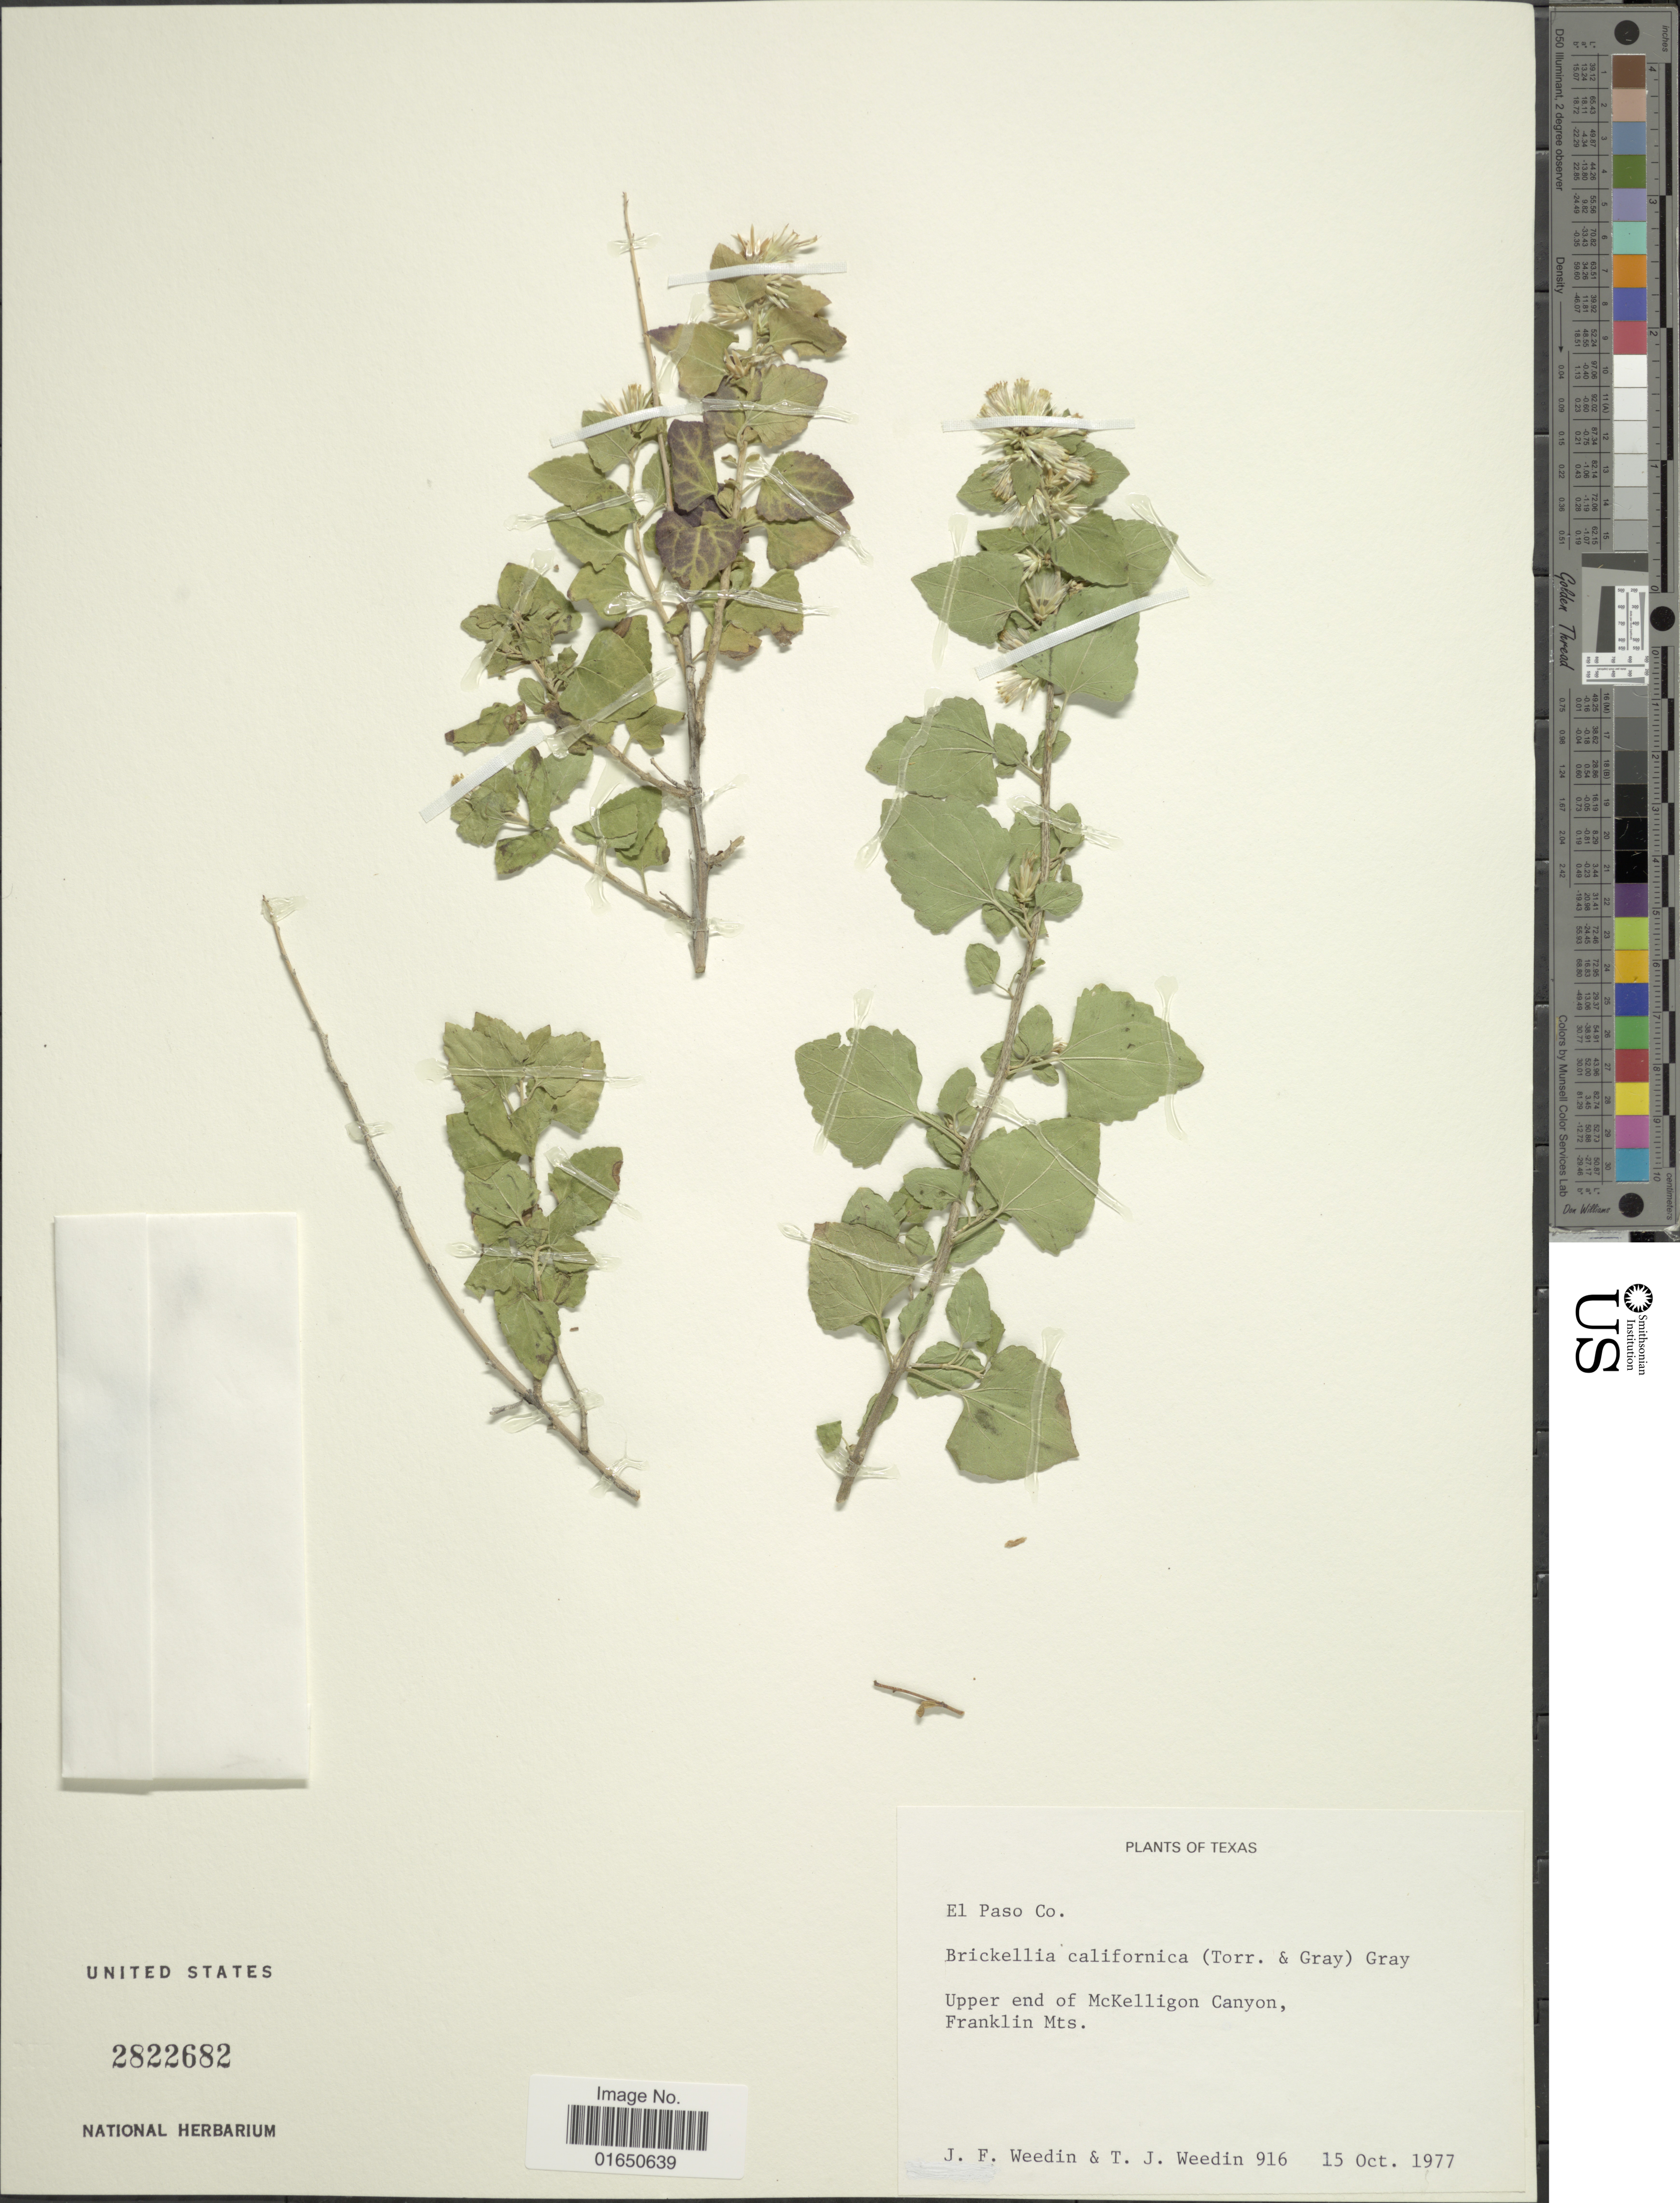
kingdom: Plantae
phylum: Tracheophyta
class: Magnoliopsida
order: Asterales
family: Asteraceae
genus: Brickellia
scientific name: Brickellia californica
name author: (Torr. & A. Gray) A. Gray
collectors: J. Weedin & T. Weedin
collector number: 916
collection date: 1977-10-15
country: United States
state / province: Texas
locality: Upper end of McKelligon Canyon. Franklin Mts.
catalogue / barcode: US 2822682